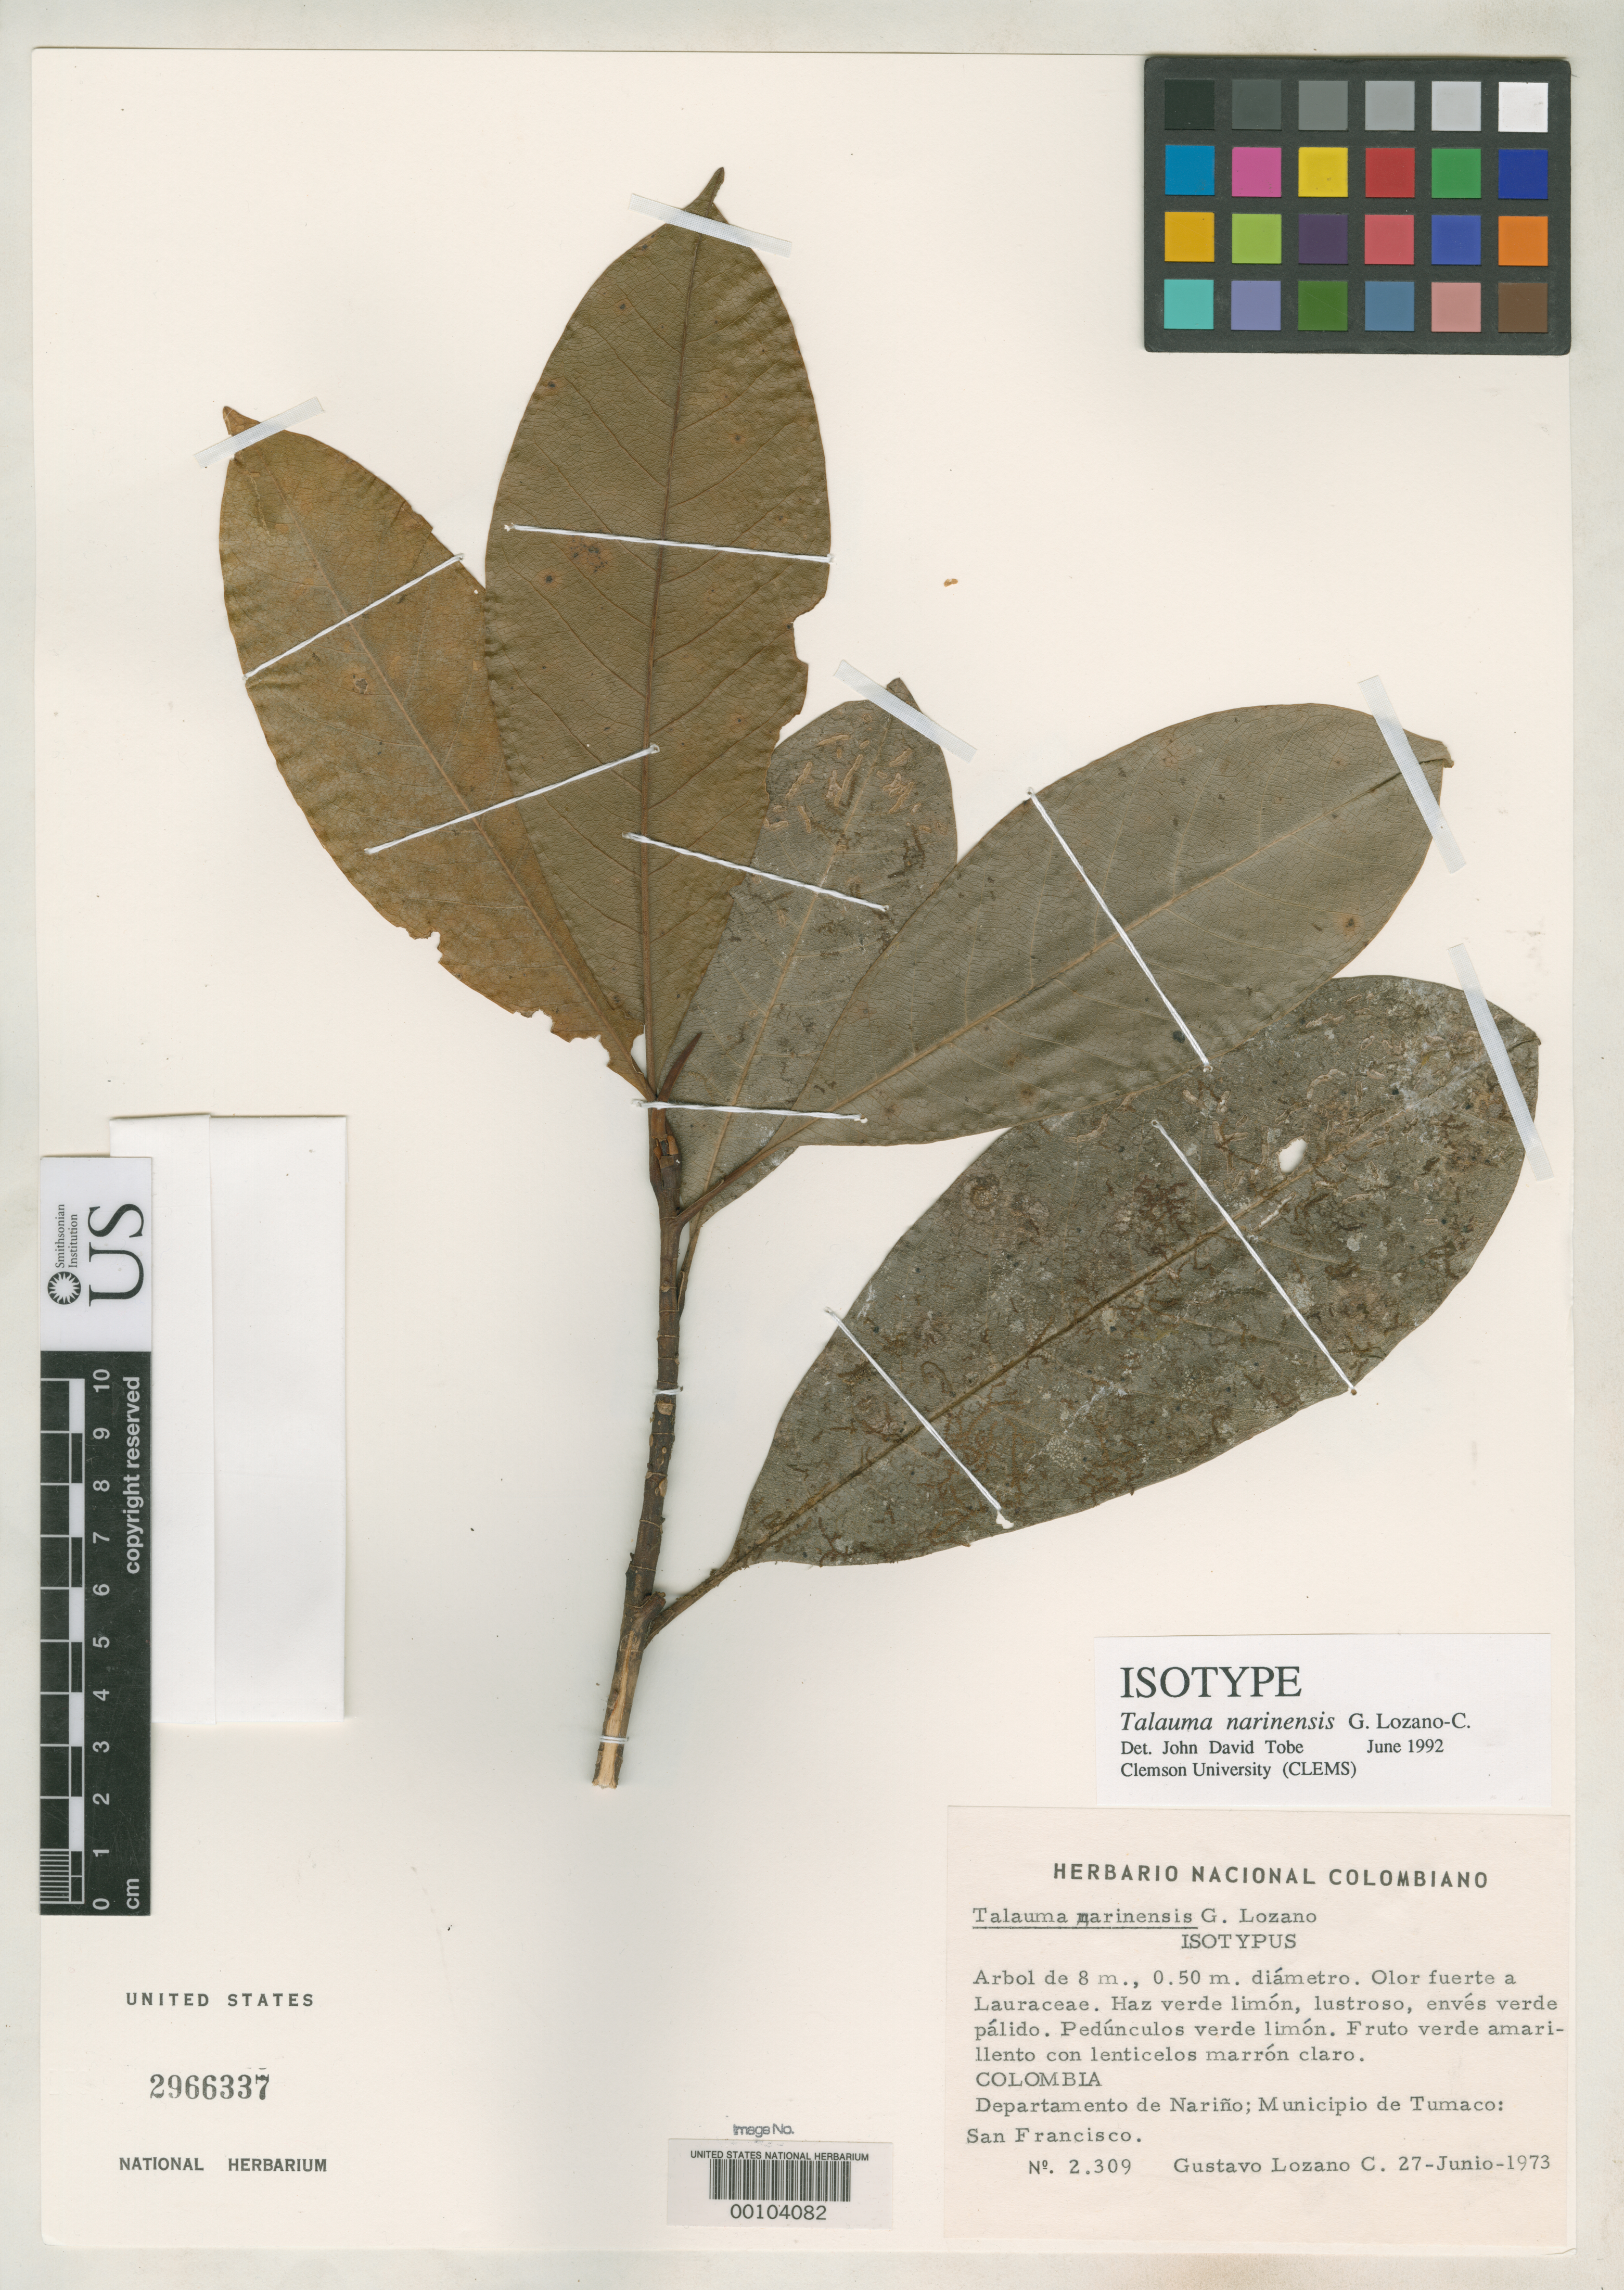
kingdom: Plantae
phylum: Tracheophyta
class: Magnoliopsida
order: Magnoliales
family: Magnoliaceae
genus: Talauma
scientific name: Talauma narinensis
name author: Lozano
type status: Isotype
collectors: G. Lozano-Contreras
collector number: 2309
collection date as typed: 27 Jun 1973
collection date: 1973-06-27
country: Colombia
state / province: Nariño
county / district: Tumaco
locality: San Francisco.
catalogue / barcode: US 2966337